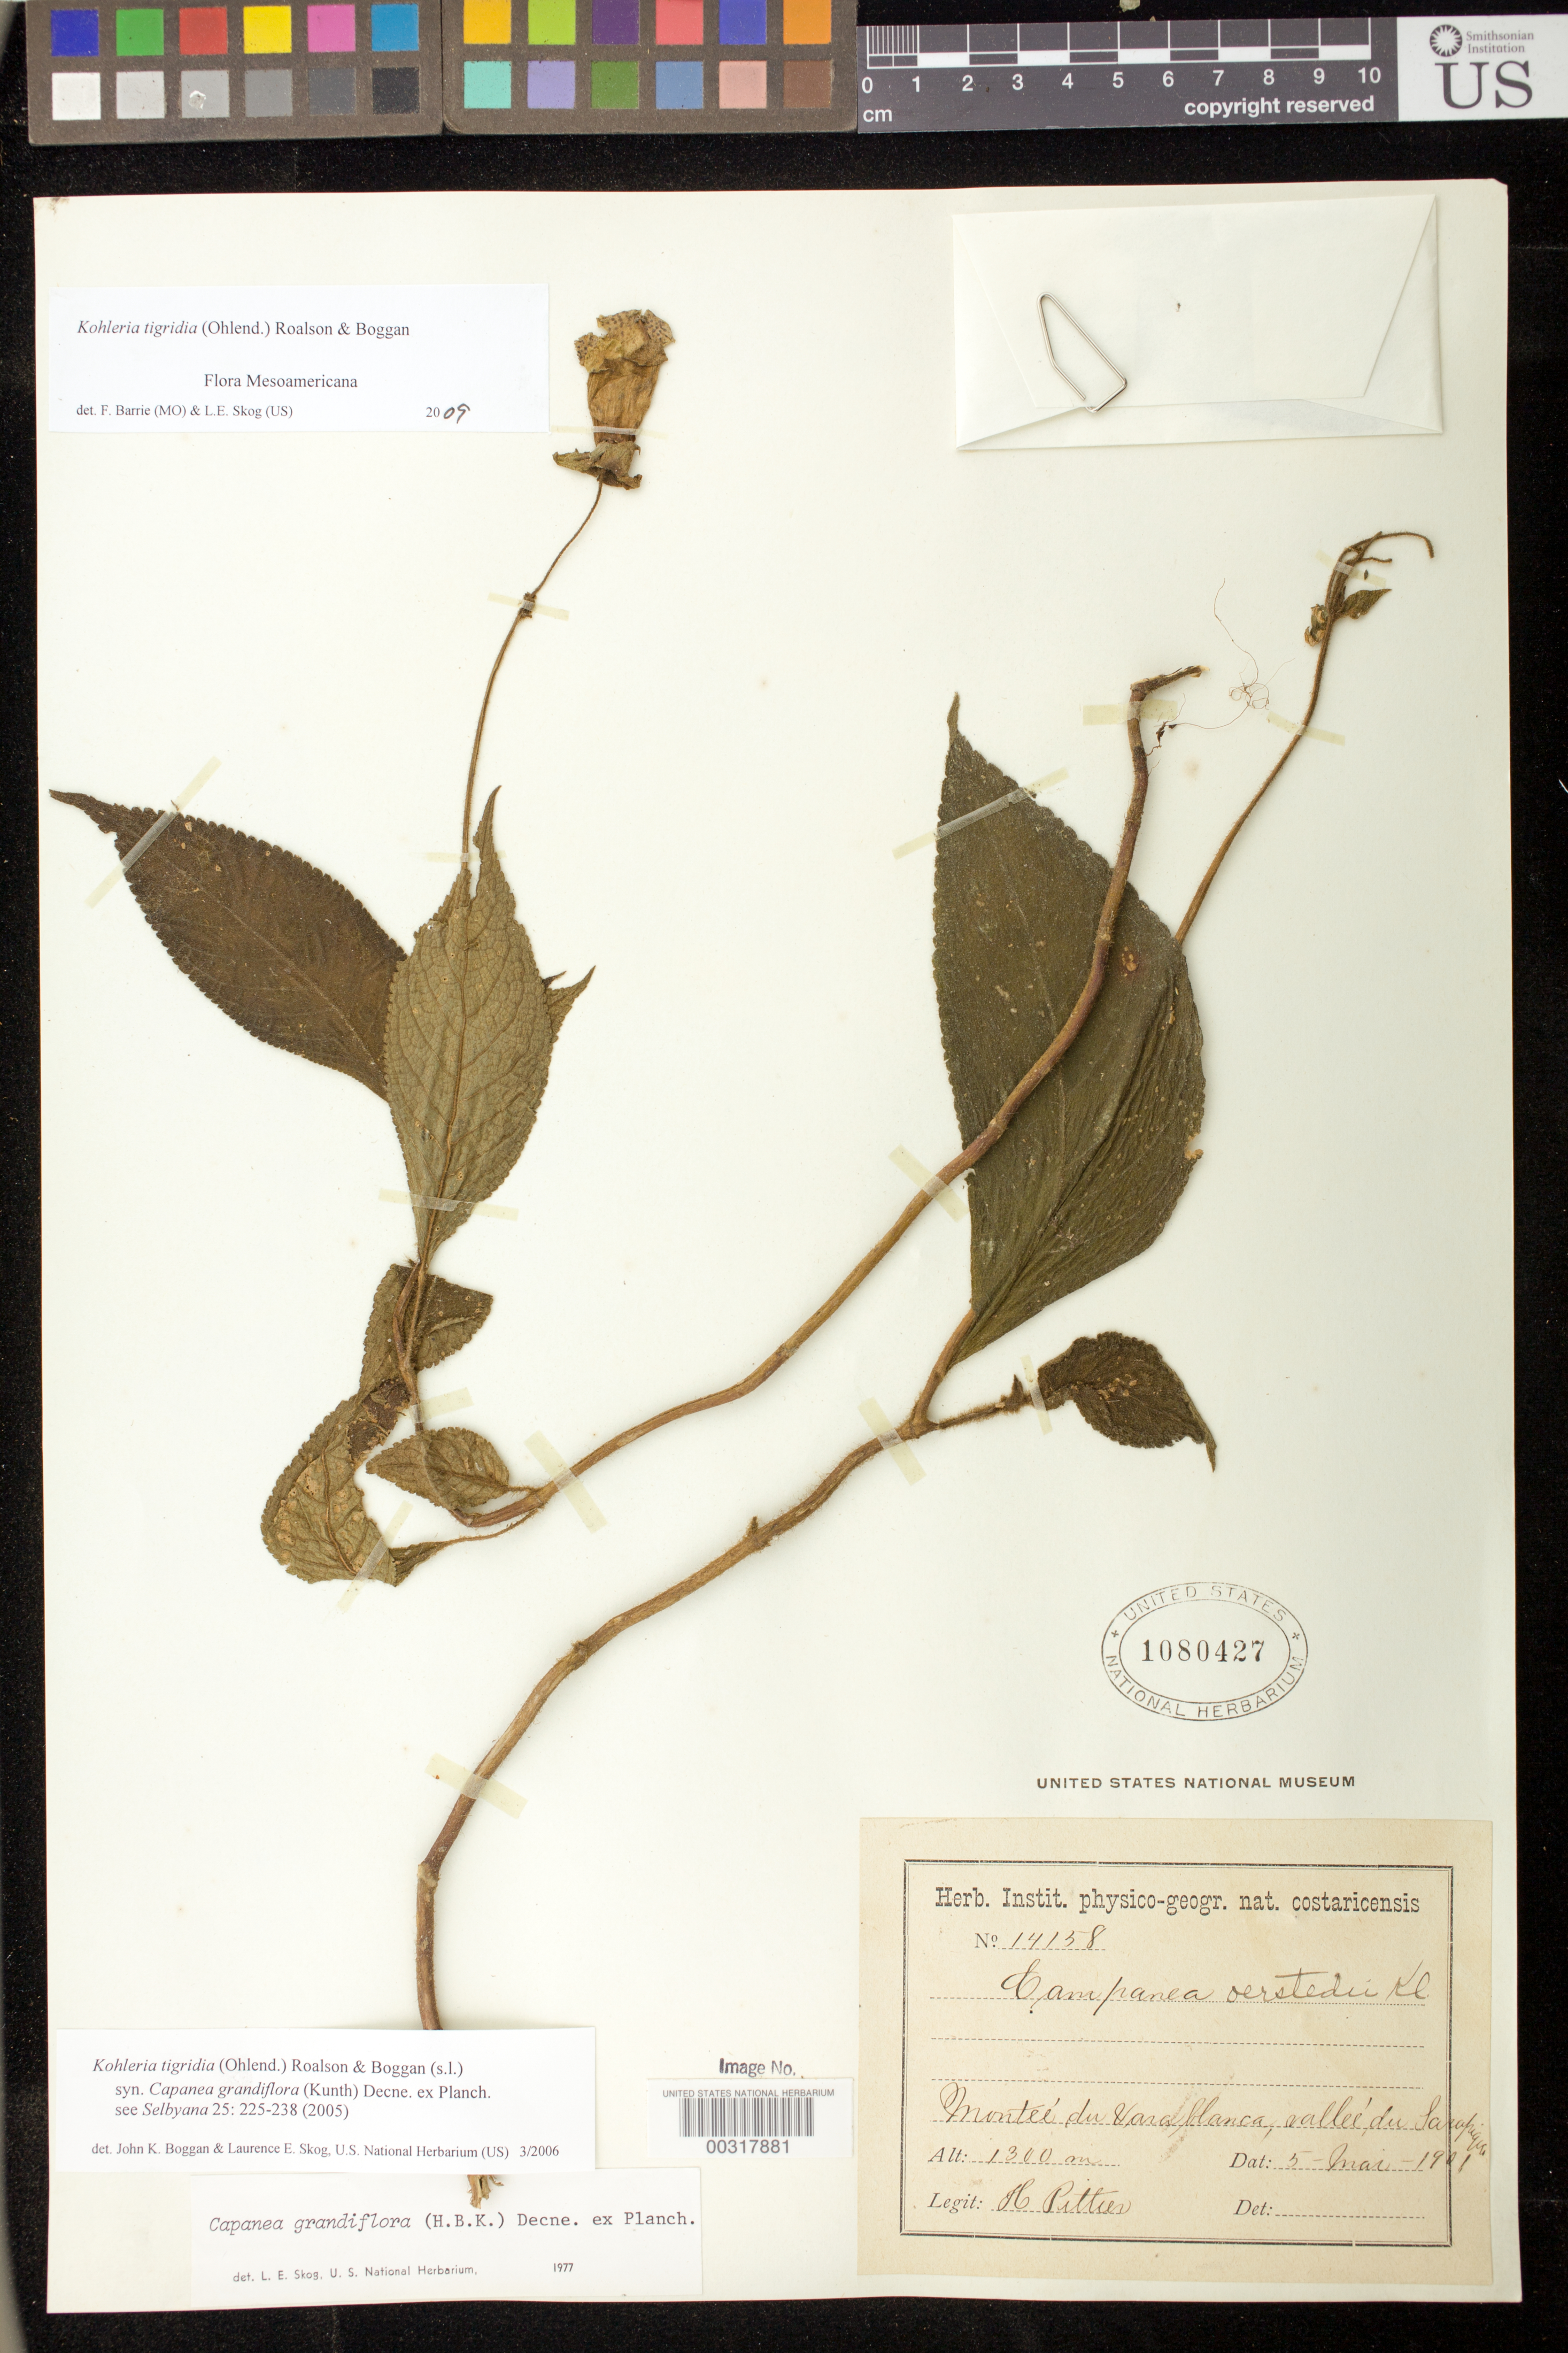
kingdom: Plantae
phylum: Tracheophyta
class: Magnoliopsida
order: Lamiales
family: Gesneriaceae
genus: Kohleria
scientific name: Kohleria tigridia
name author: (Ohlend.) Roalson & Boggan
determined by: Boggan, J. K.; Skog, L. E.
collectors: H. F. Pittier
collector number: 14158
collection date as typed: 05 May 1901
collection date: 1901-05-05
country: Costa Rica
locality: Montee du Vara Blanca, Vallee du Sarapiqui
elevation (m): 1300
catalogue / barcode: US 1080427